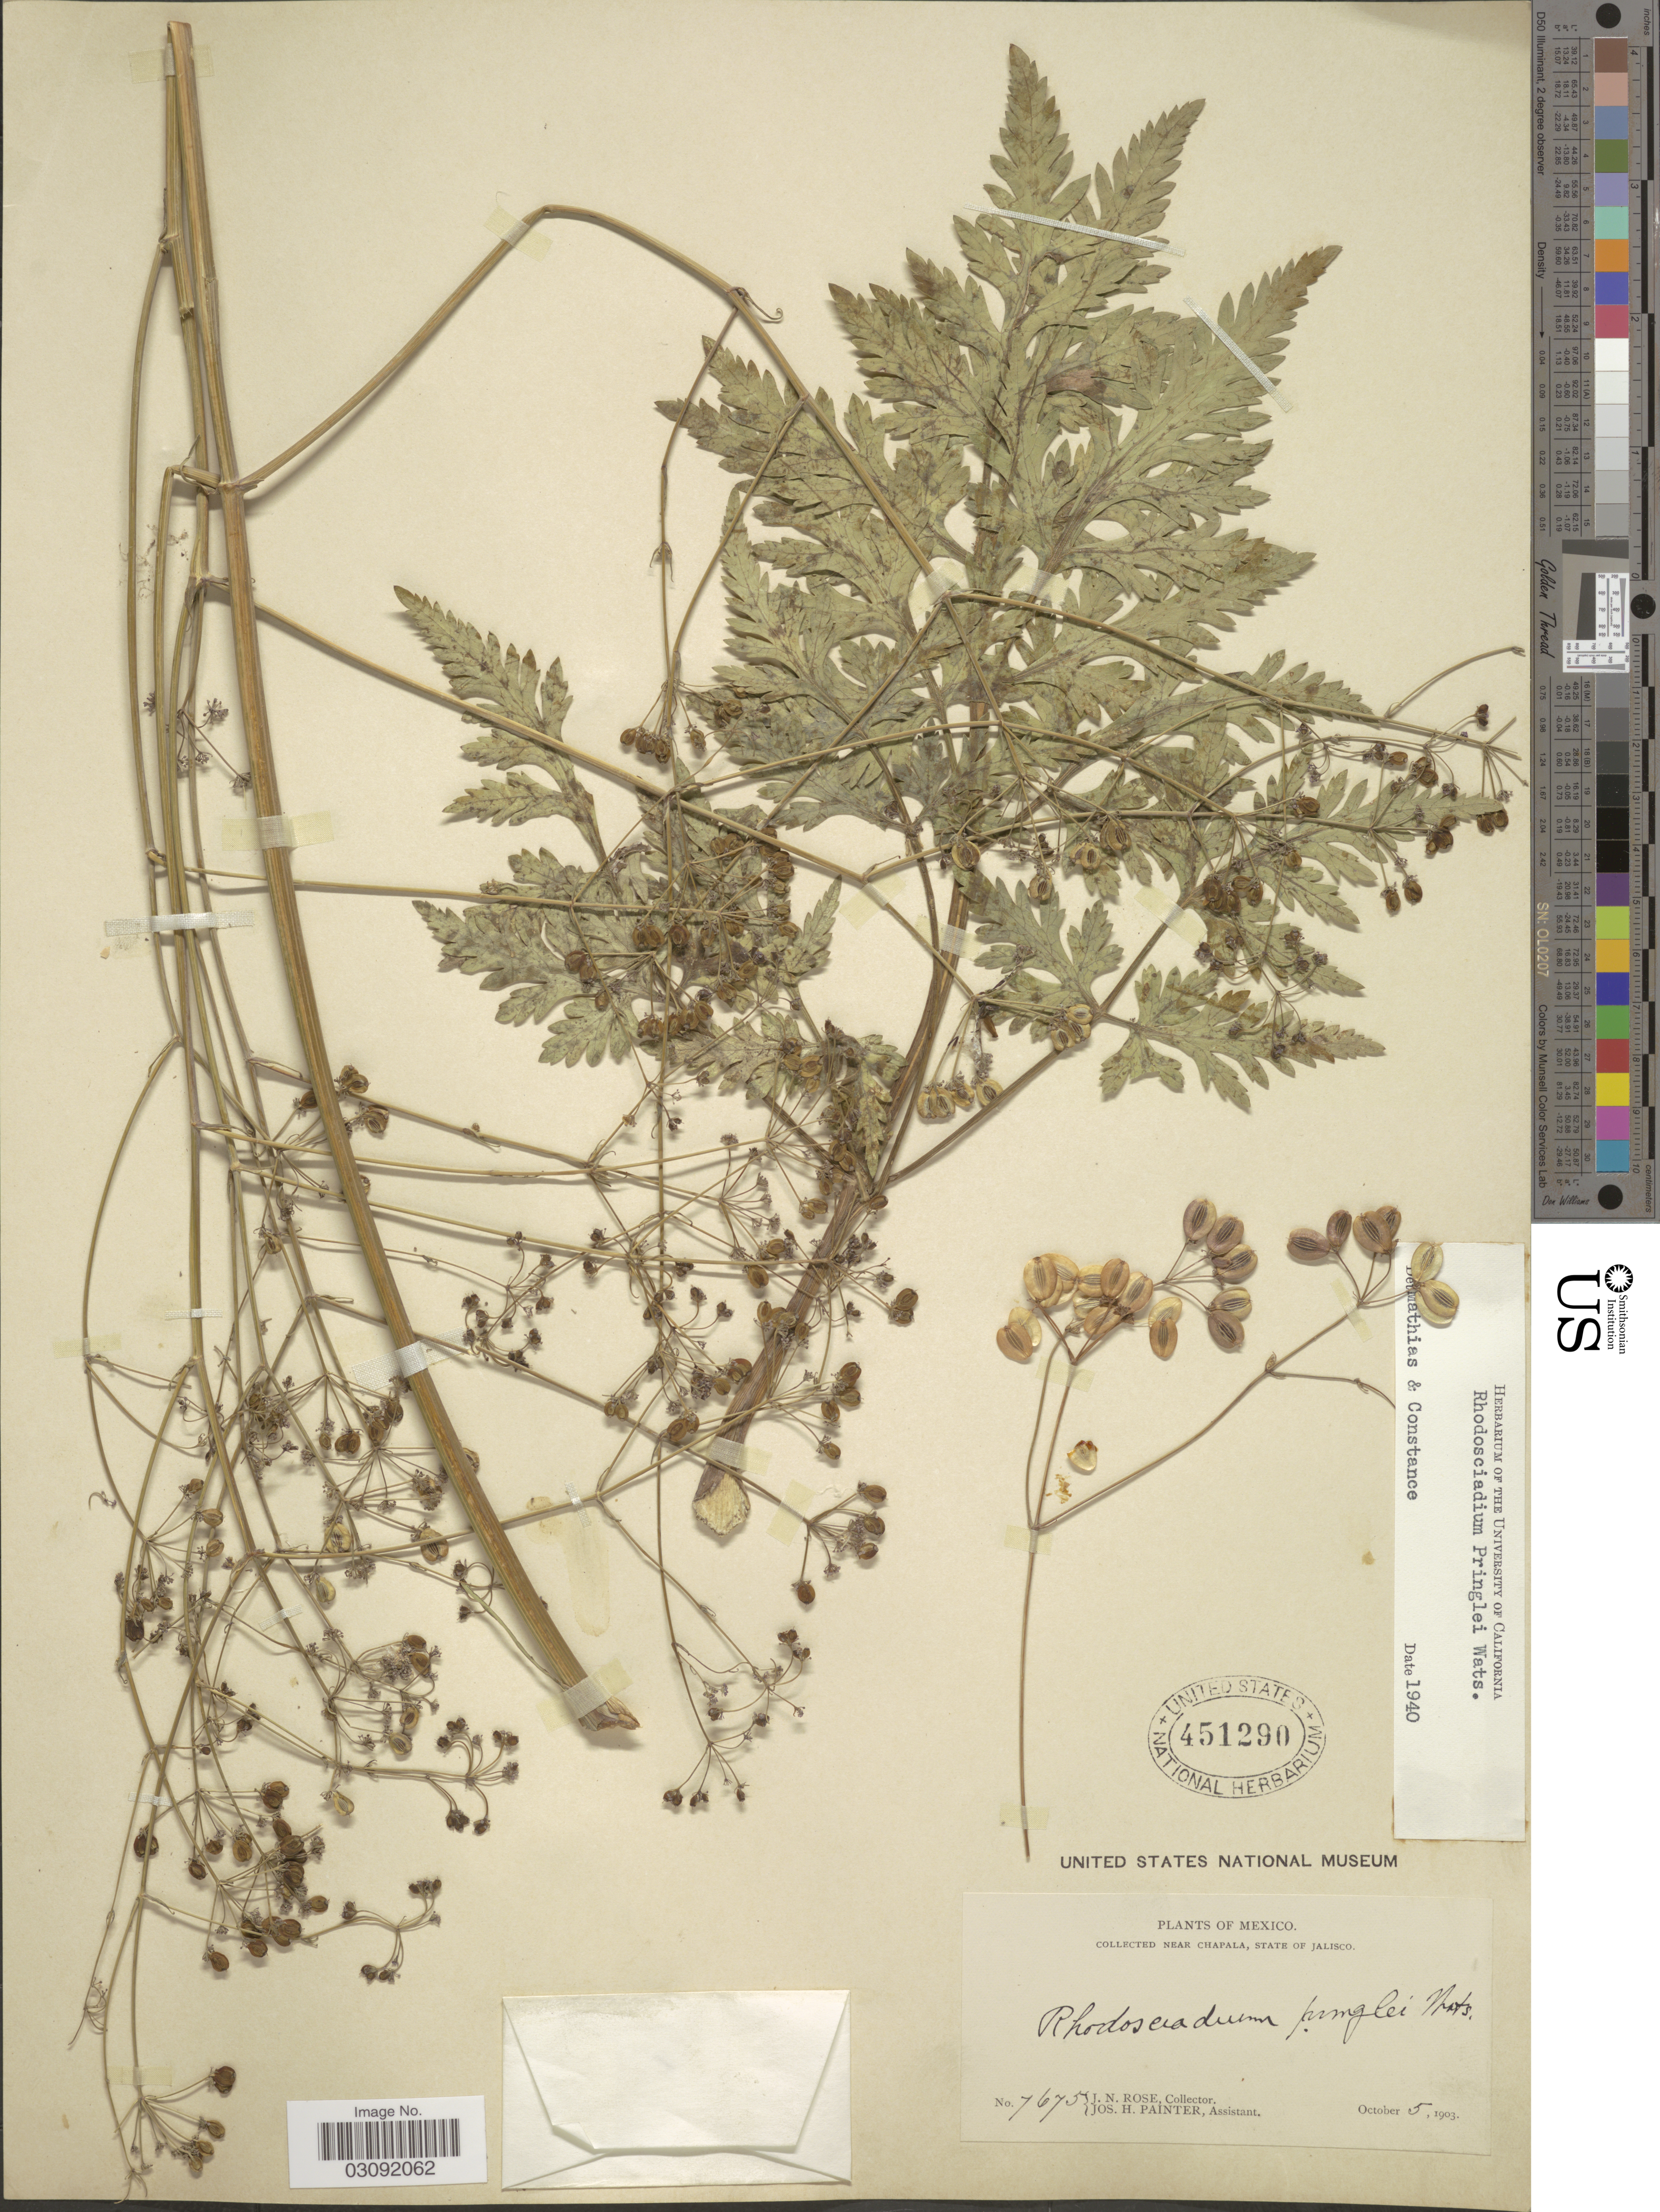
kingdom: Plantae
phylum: Tracheophyta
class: Magnoliopsida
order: Apiales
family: Apiaceae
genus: Rhodosciadium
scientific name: Rhodosciadium pringlei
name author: S. Watson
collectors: J. N. Rose & J. H. Painter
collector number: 7675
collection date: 1903-10-05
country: Mexico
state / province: Jalisco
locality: Near Chapala.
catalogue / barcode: US 451290